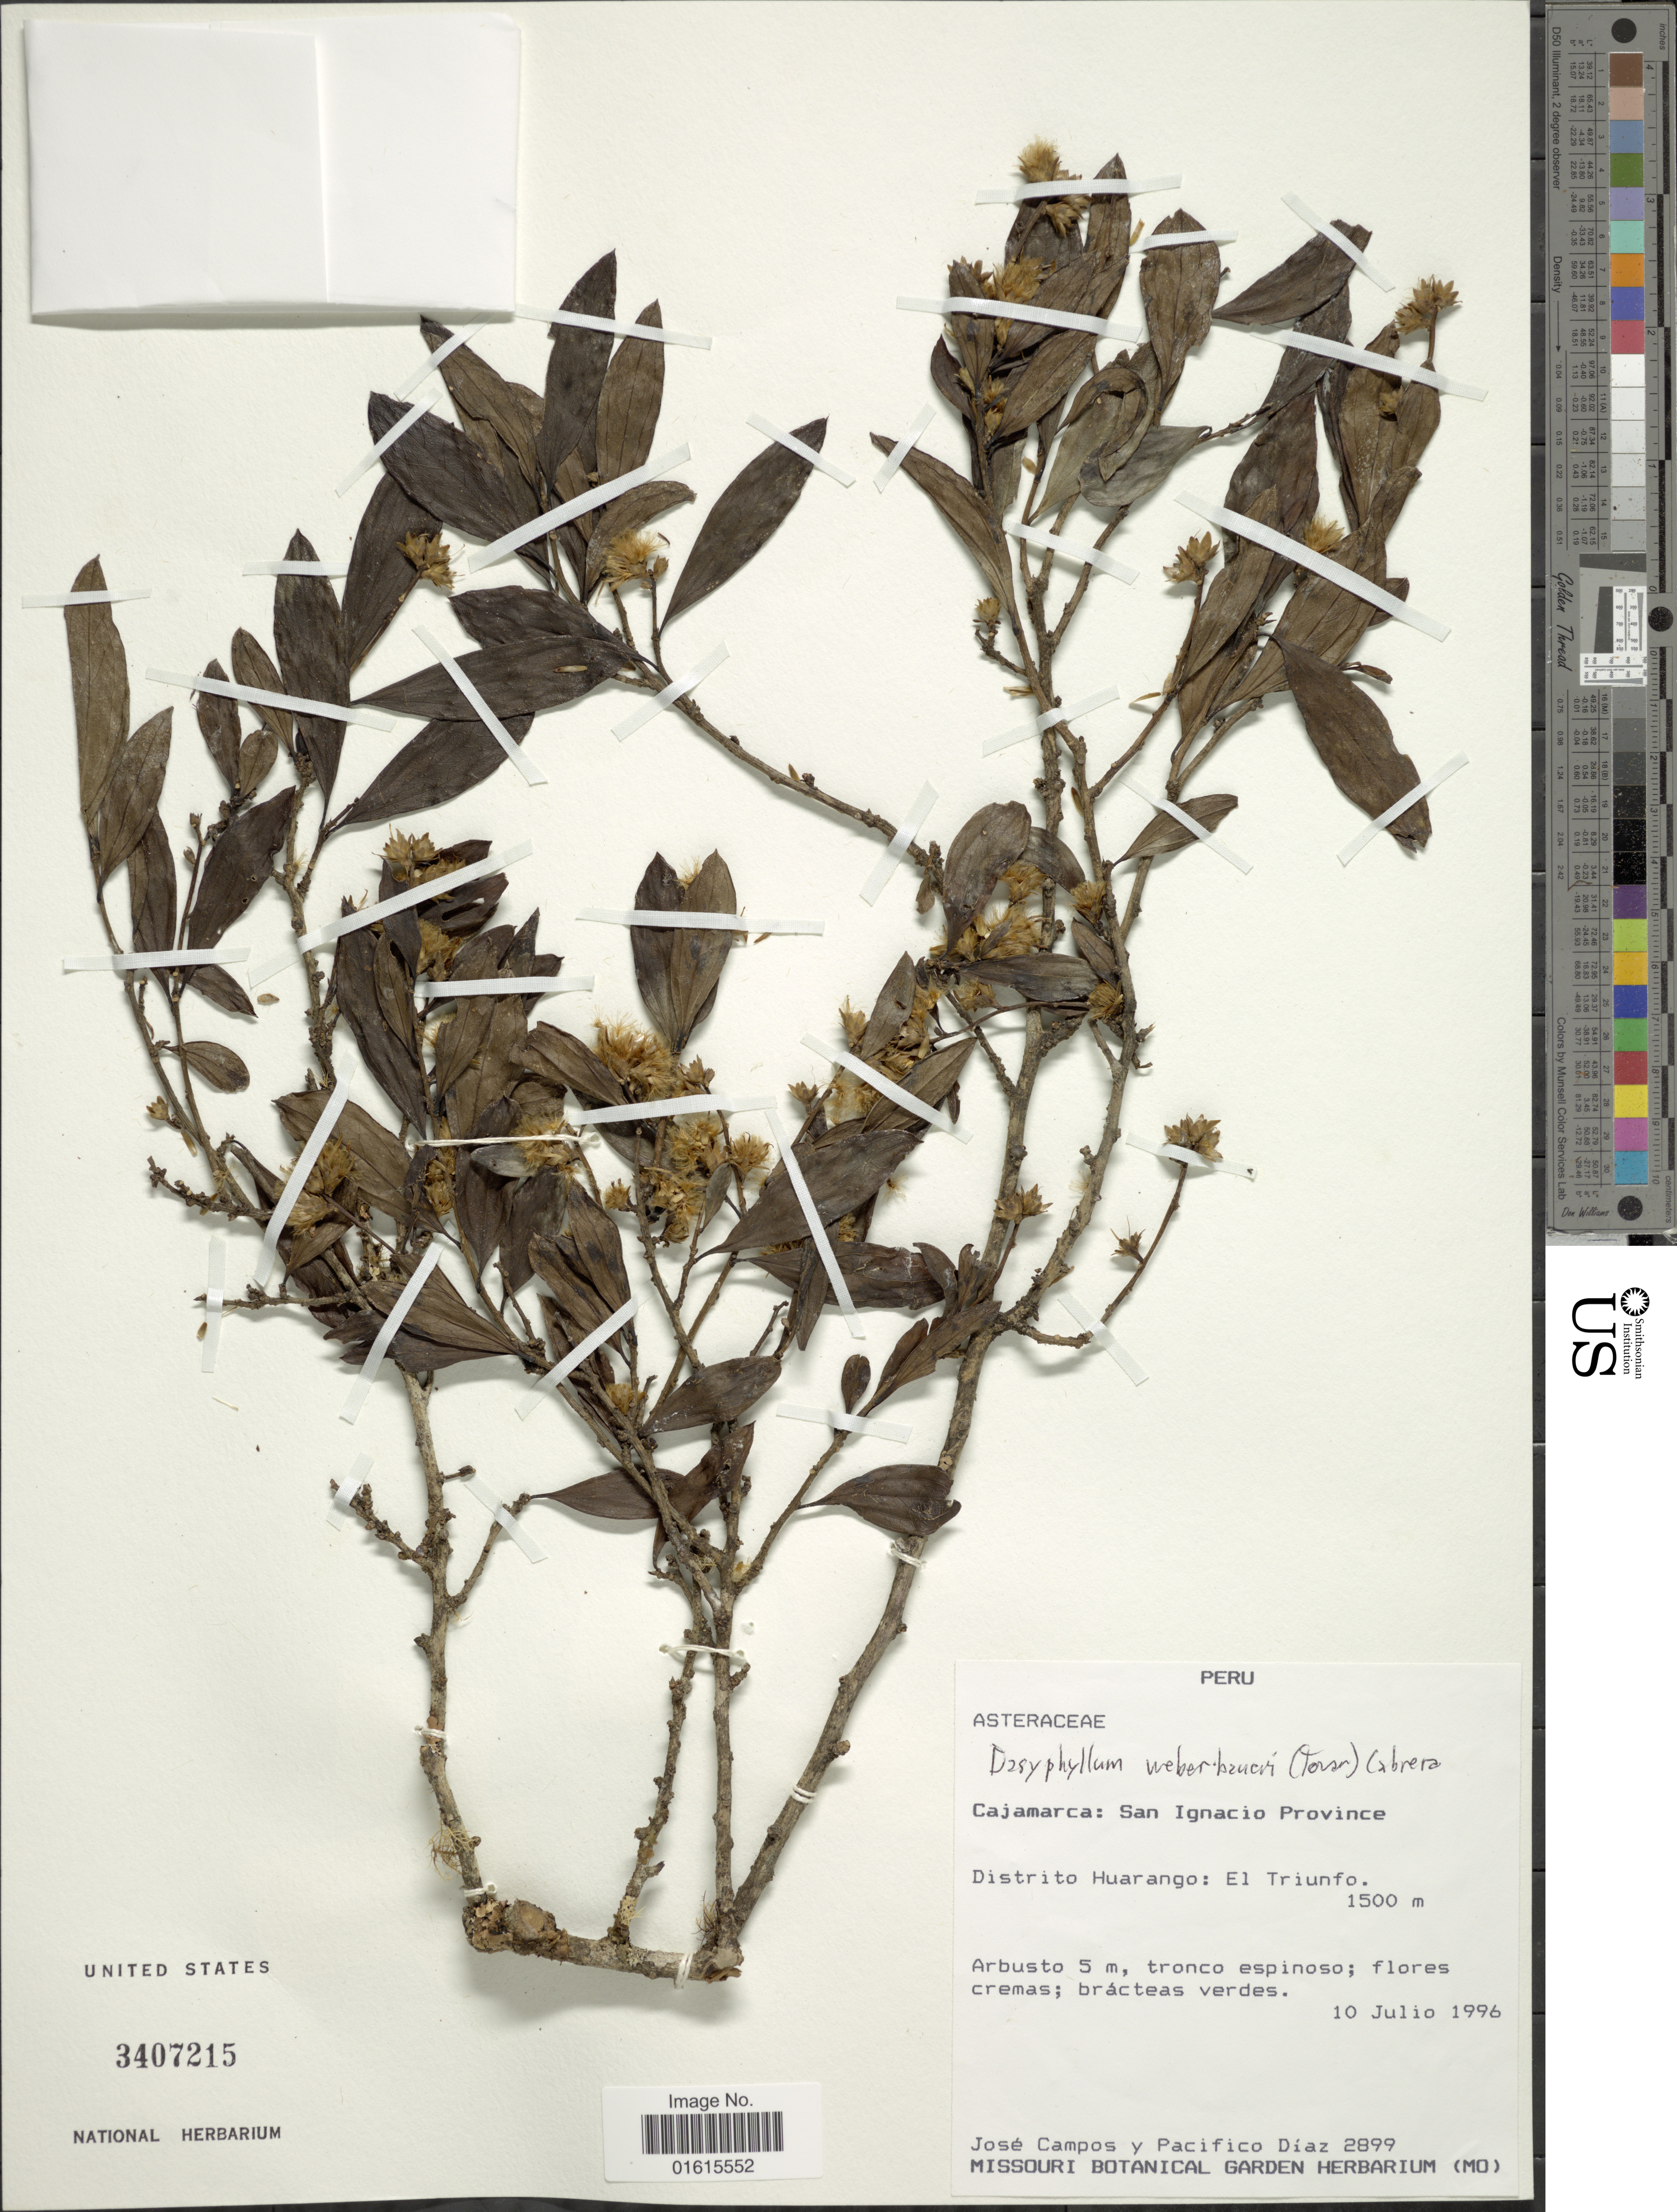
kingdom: Plantae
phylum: Tracheophyta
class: Magnoliopsida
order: Asterales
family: Asteraceae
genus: Dasyphyllum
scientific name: Dasyphyllum weberbaueri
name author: (Tovar) Cabrera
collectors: J. Campos & W. Díaz P.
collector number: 2899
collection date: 1996-07-10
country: Peru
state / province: Cajamarca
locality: Cajamarca, San Ignacio Province, Distrito Huarango, El Triunfo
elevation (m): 1500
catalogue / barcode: US 3407215